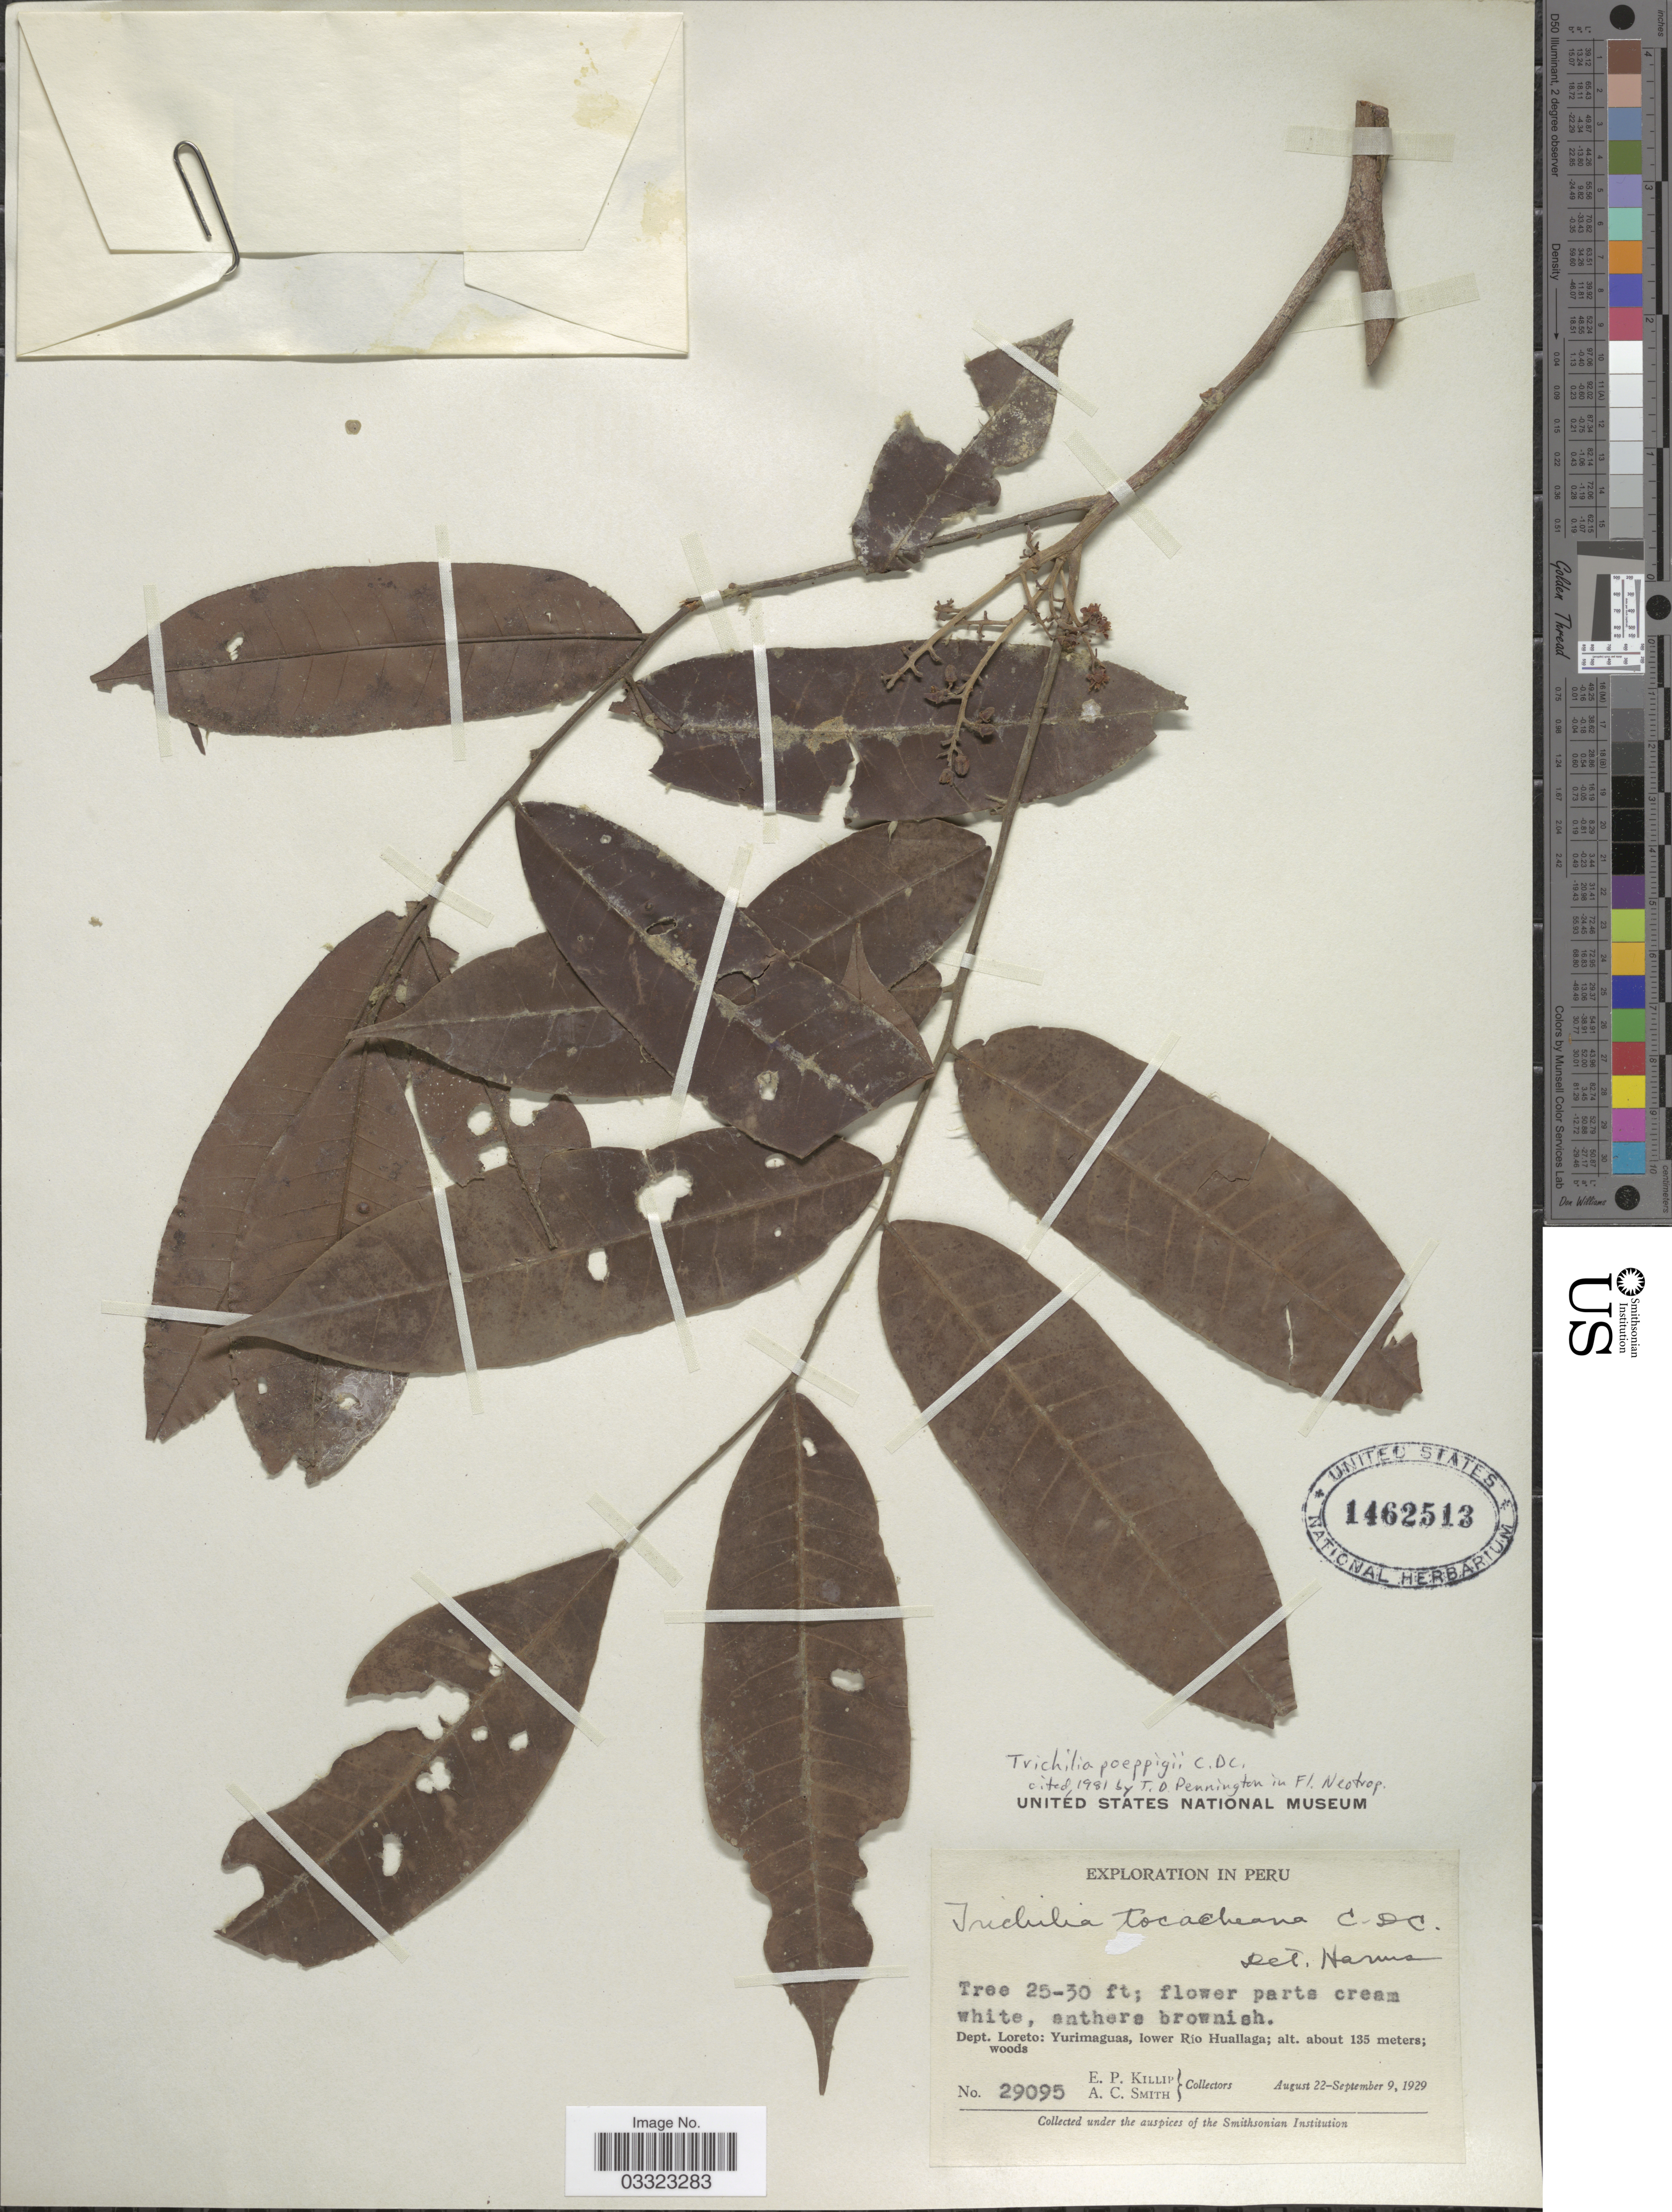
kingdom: Plantae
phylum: Tracheophyta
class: Magnoliopsida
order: Sapindales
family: Meliaceae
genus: Trichilia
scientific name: Trichilia poeppigii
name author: C. DC.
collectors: E. P. Killip & A. C. Smith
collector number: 29095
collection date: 1929-08-22/1929-09-09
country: Peru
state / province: Loreto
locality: Dept. Loreto: Yurimaguas, lower Río Huallaga.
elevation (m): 135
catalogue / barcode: US 1462513